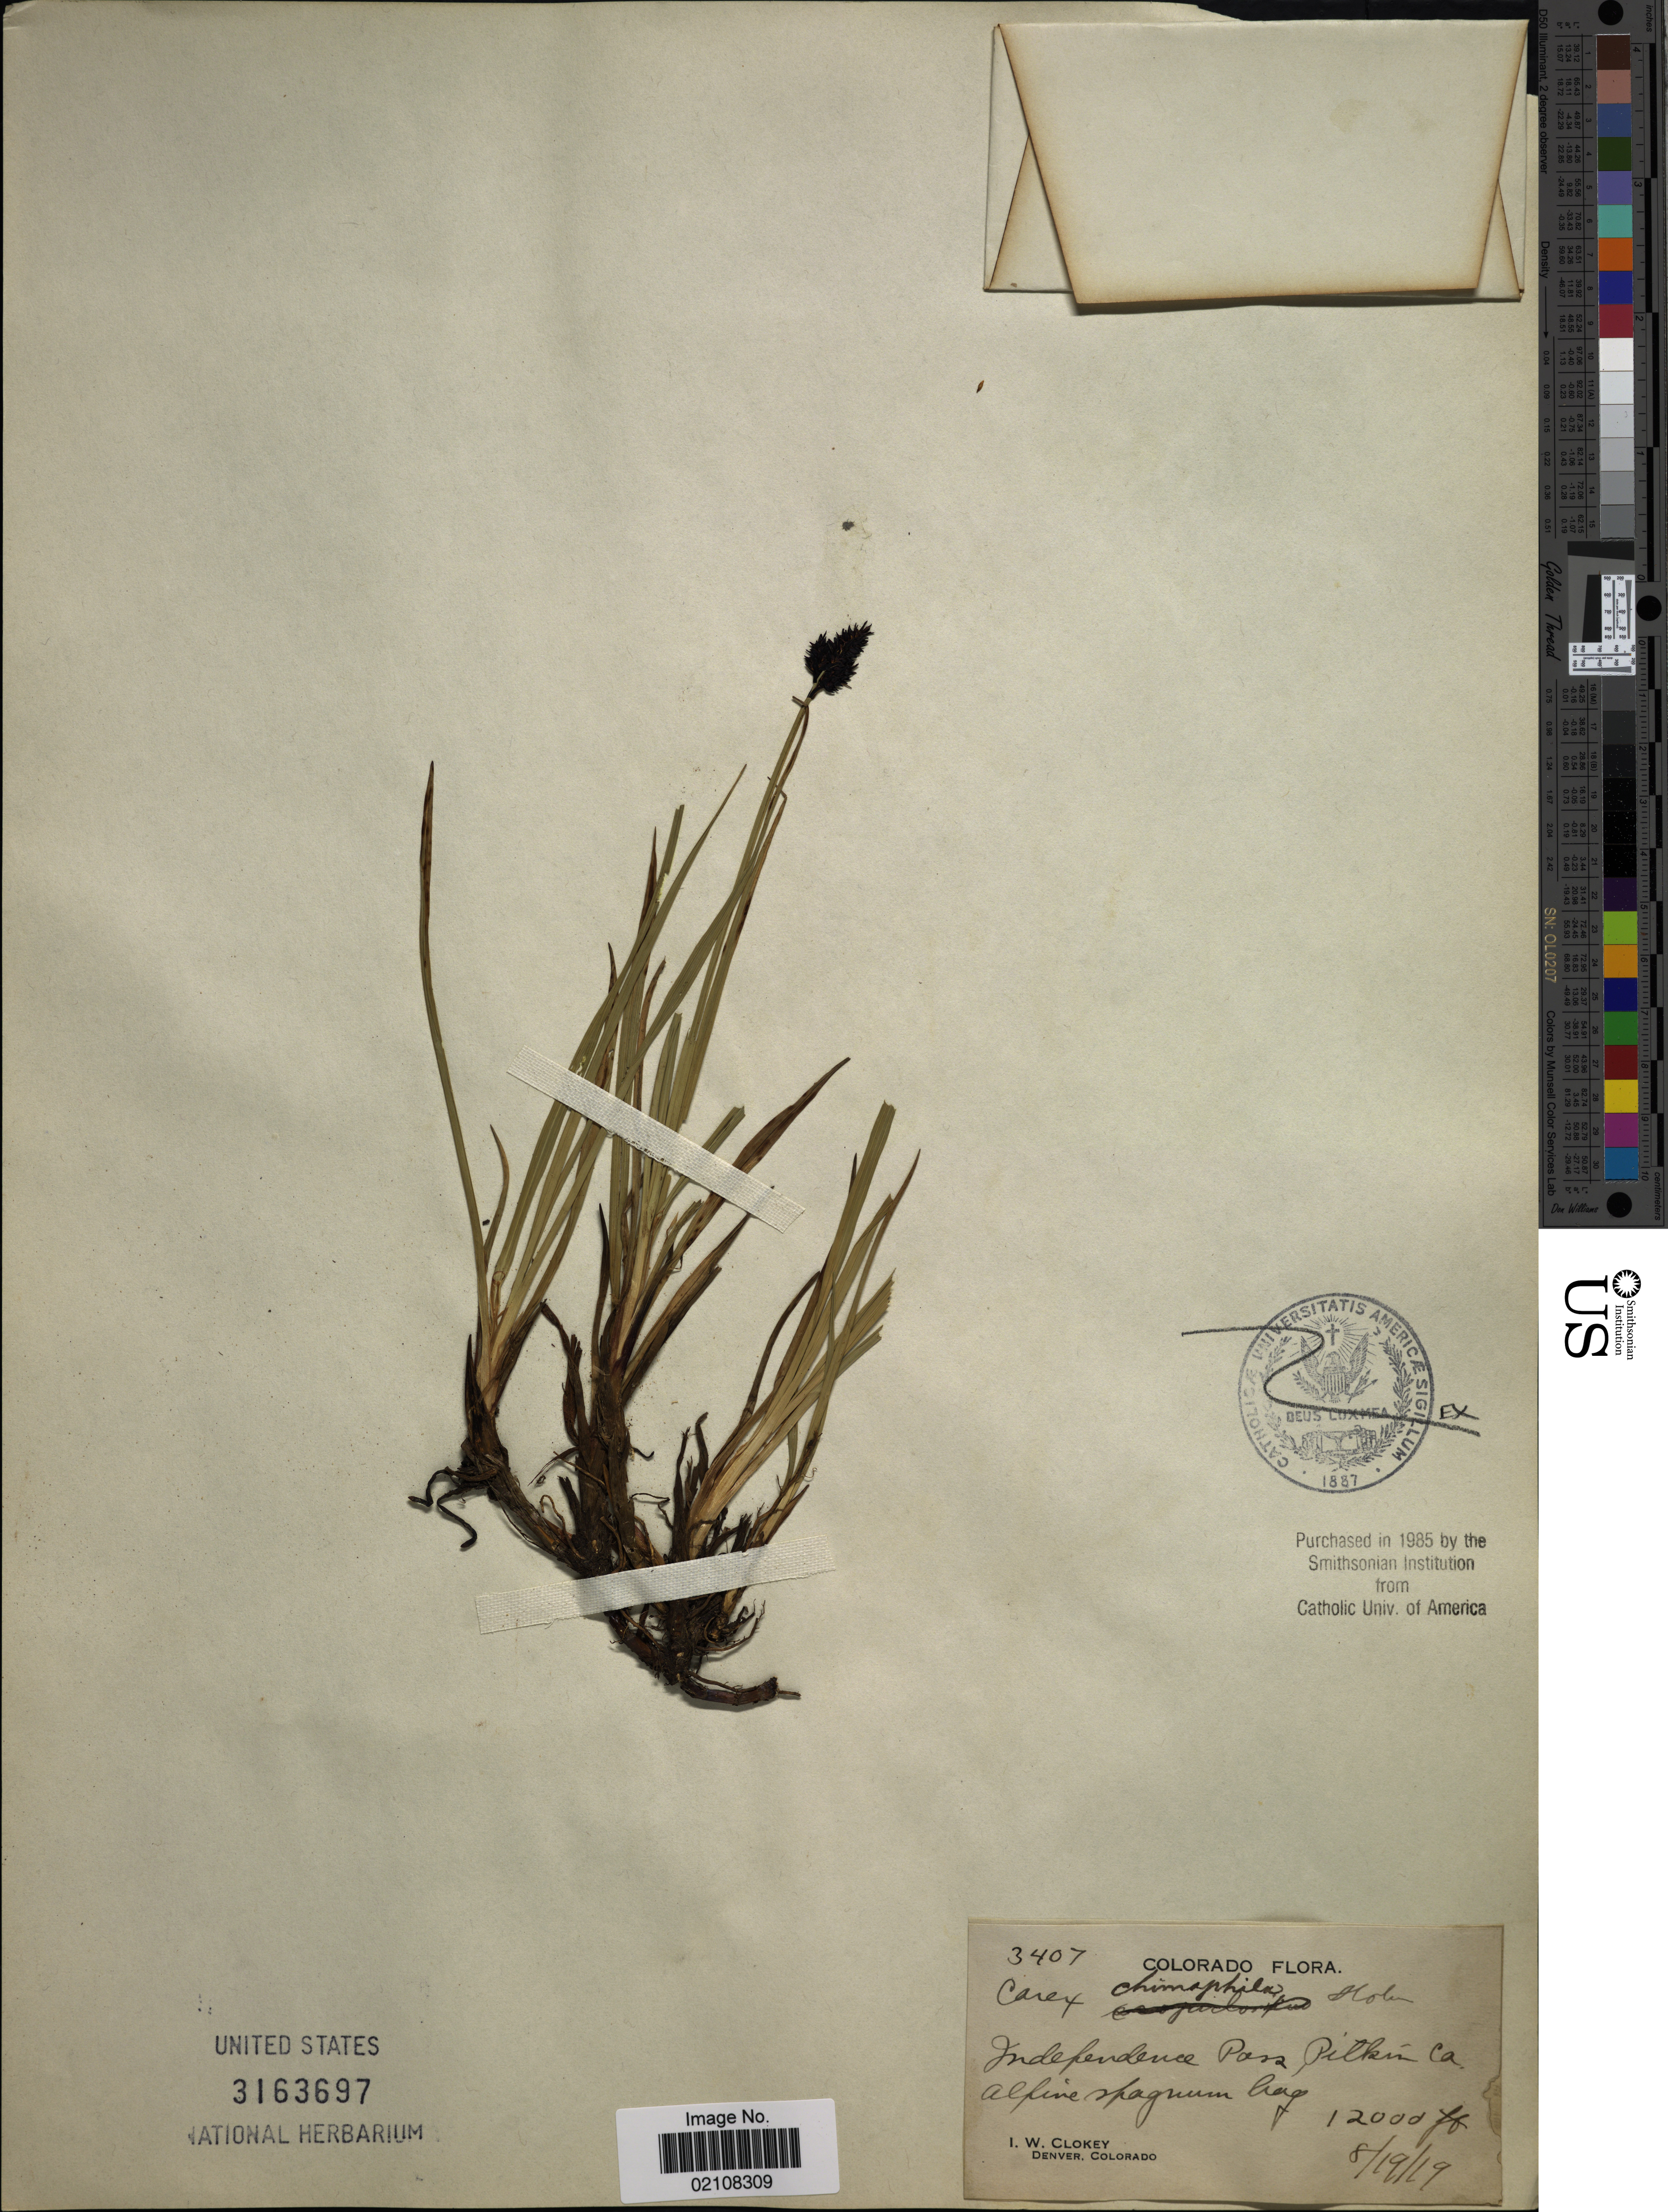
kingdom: Plantae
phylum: Tracheophyta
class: Liliopsida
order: Poales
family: Cyperaceae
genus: Carex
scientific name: Carex scopulorum var. scopulorum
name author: Holm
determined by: Strong, Mark T., (BOT), Smithsonian Institution - National Museum of Natural History (UNITED STATES)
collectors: I. W. Clokey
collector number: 3407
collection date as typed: Transcribed d/m/y: 19/8/19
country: United States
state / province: Colorado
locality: Indeoendence Pass Pitkins Co. Alpine Spagnum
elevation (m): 3658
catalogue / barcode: US 3163697